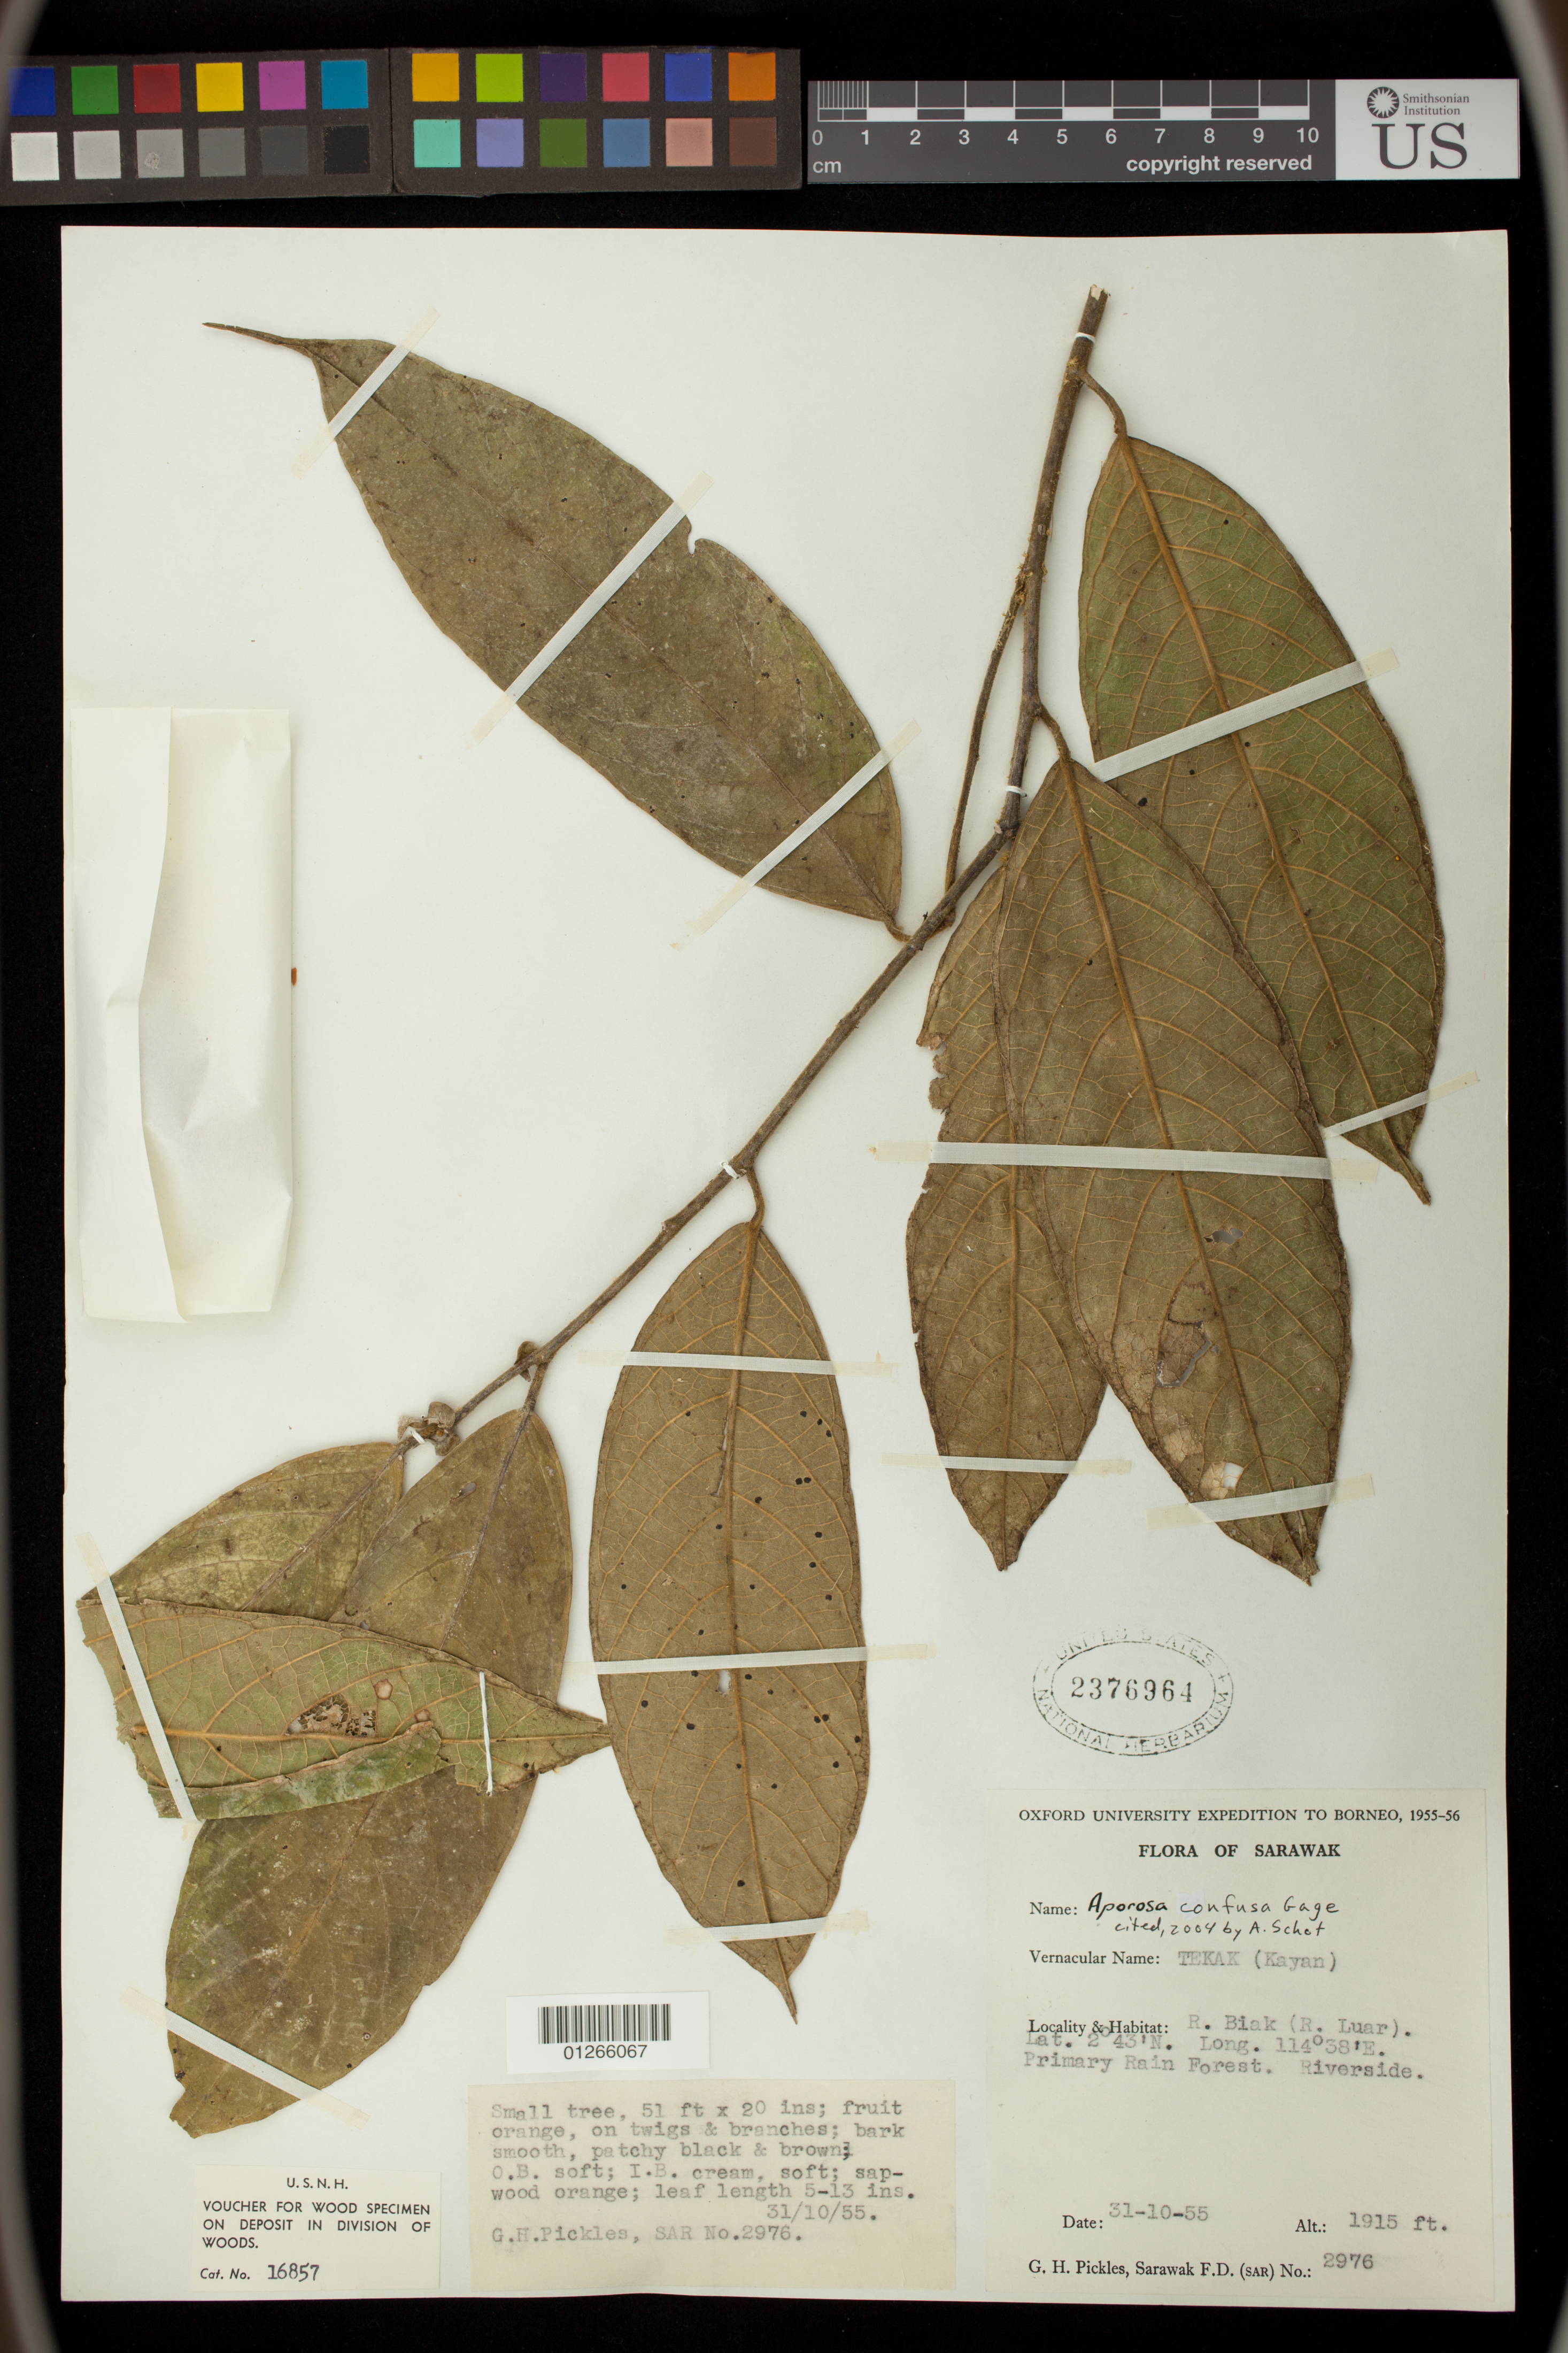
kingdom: Plantae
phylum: Tracheophyta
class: Magnoliopsida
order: Malpighiales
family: Phyllanthaceae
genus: Aporosa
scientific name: Aporosa confusa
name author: Gage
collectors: G. Pickles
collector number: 2976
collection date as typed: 31 Oct 1955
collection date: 1955-10-31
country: Malaysia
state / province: Sarawak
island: Borneo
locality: R. Biak (R. Luar).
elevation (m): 587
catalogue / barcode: US 2376964